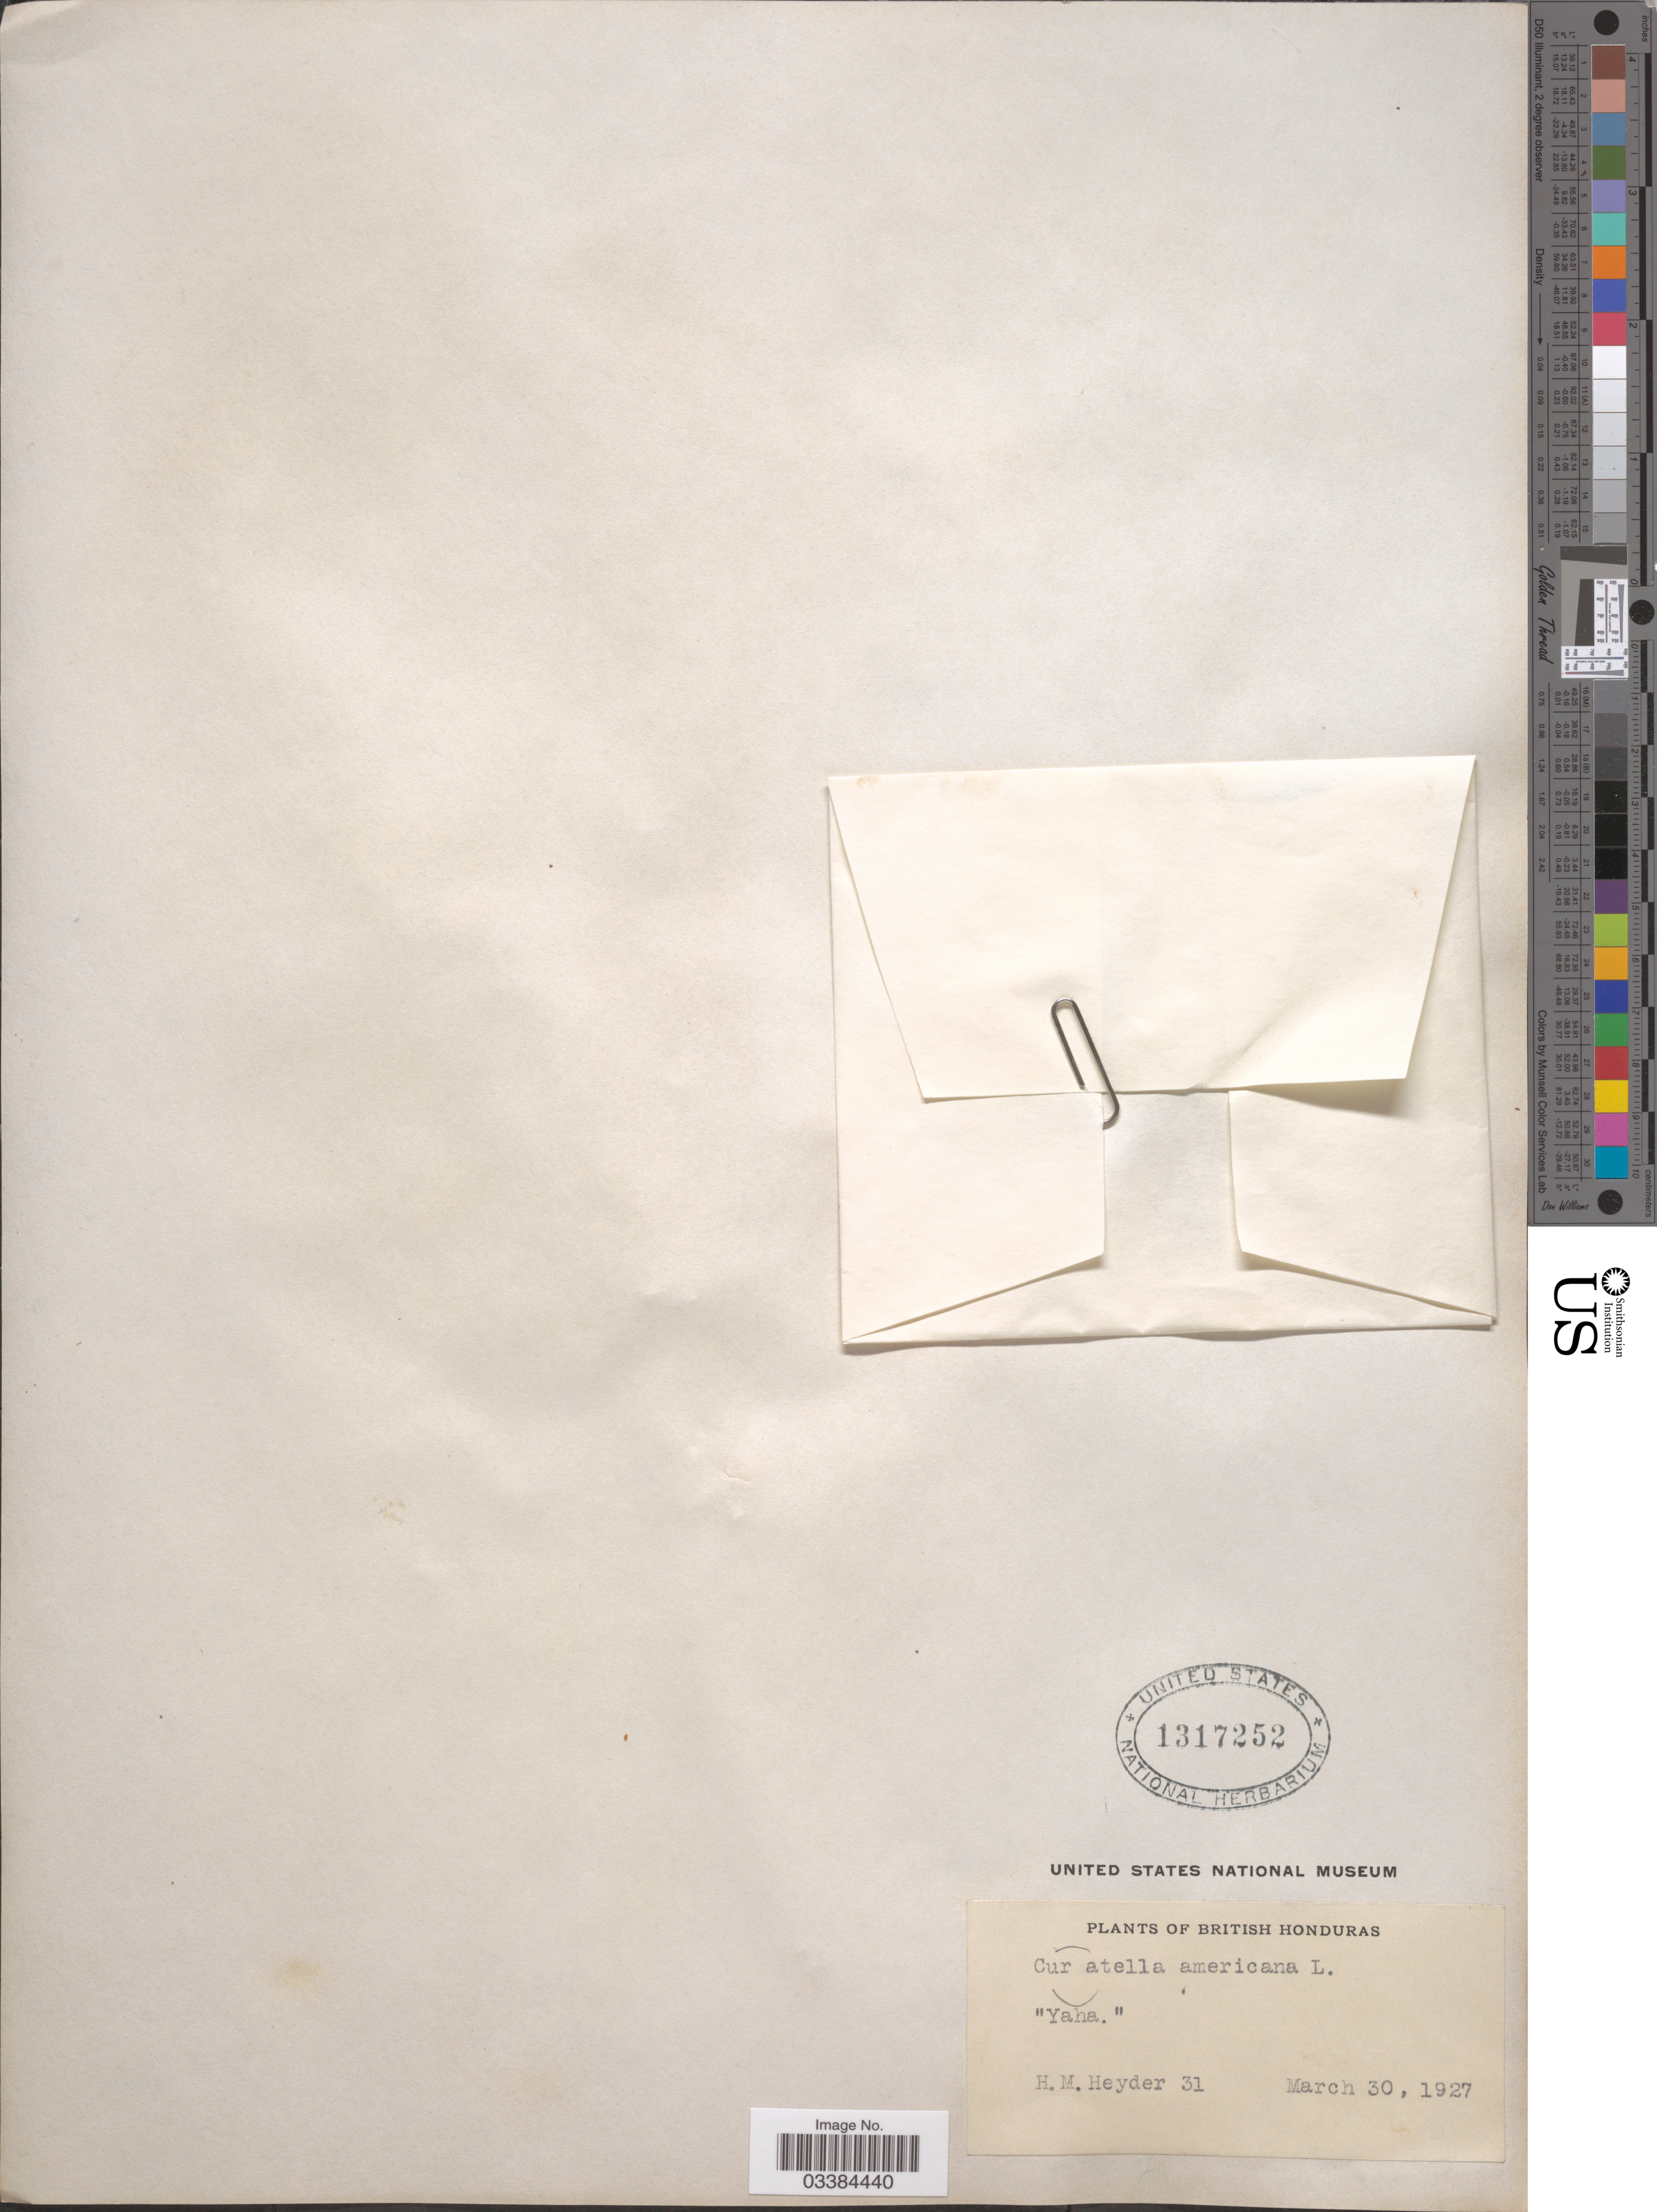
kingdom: Plantae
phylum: Tracheophyta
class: Magnoliopsida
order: Dilleniales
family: Dilleniaceae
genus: Curatella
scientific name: Curatella americana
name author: L.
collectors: H. Heyder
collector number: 31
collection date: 1927-03-30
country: Belize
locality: British Honduras.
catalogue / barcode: US 1317252